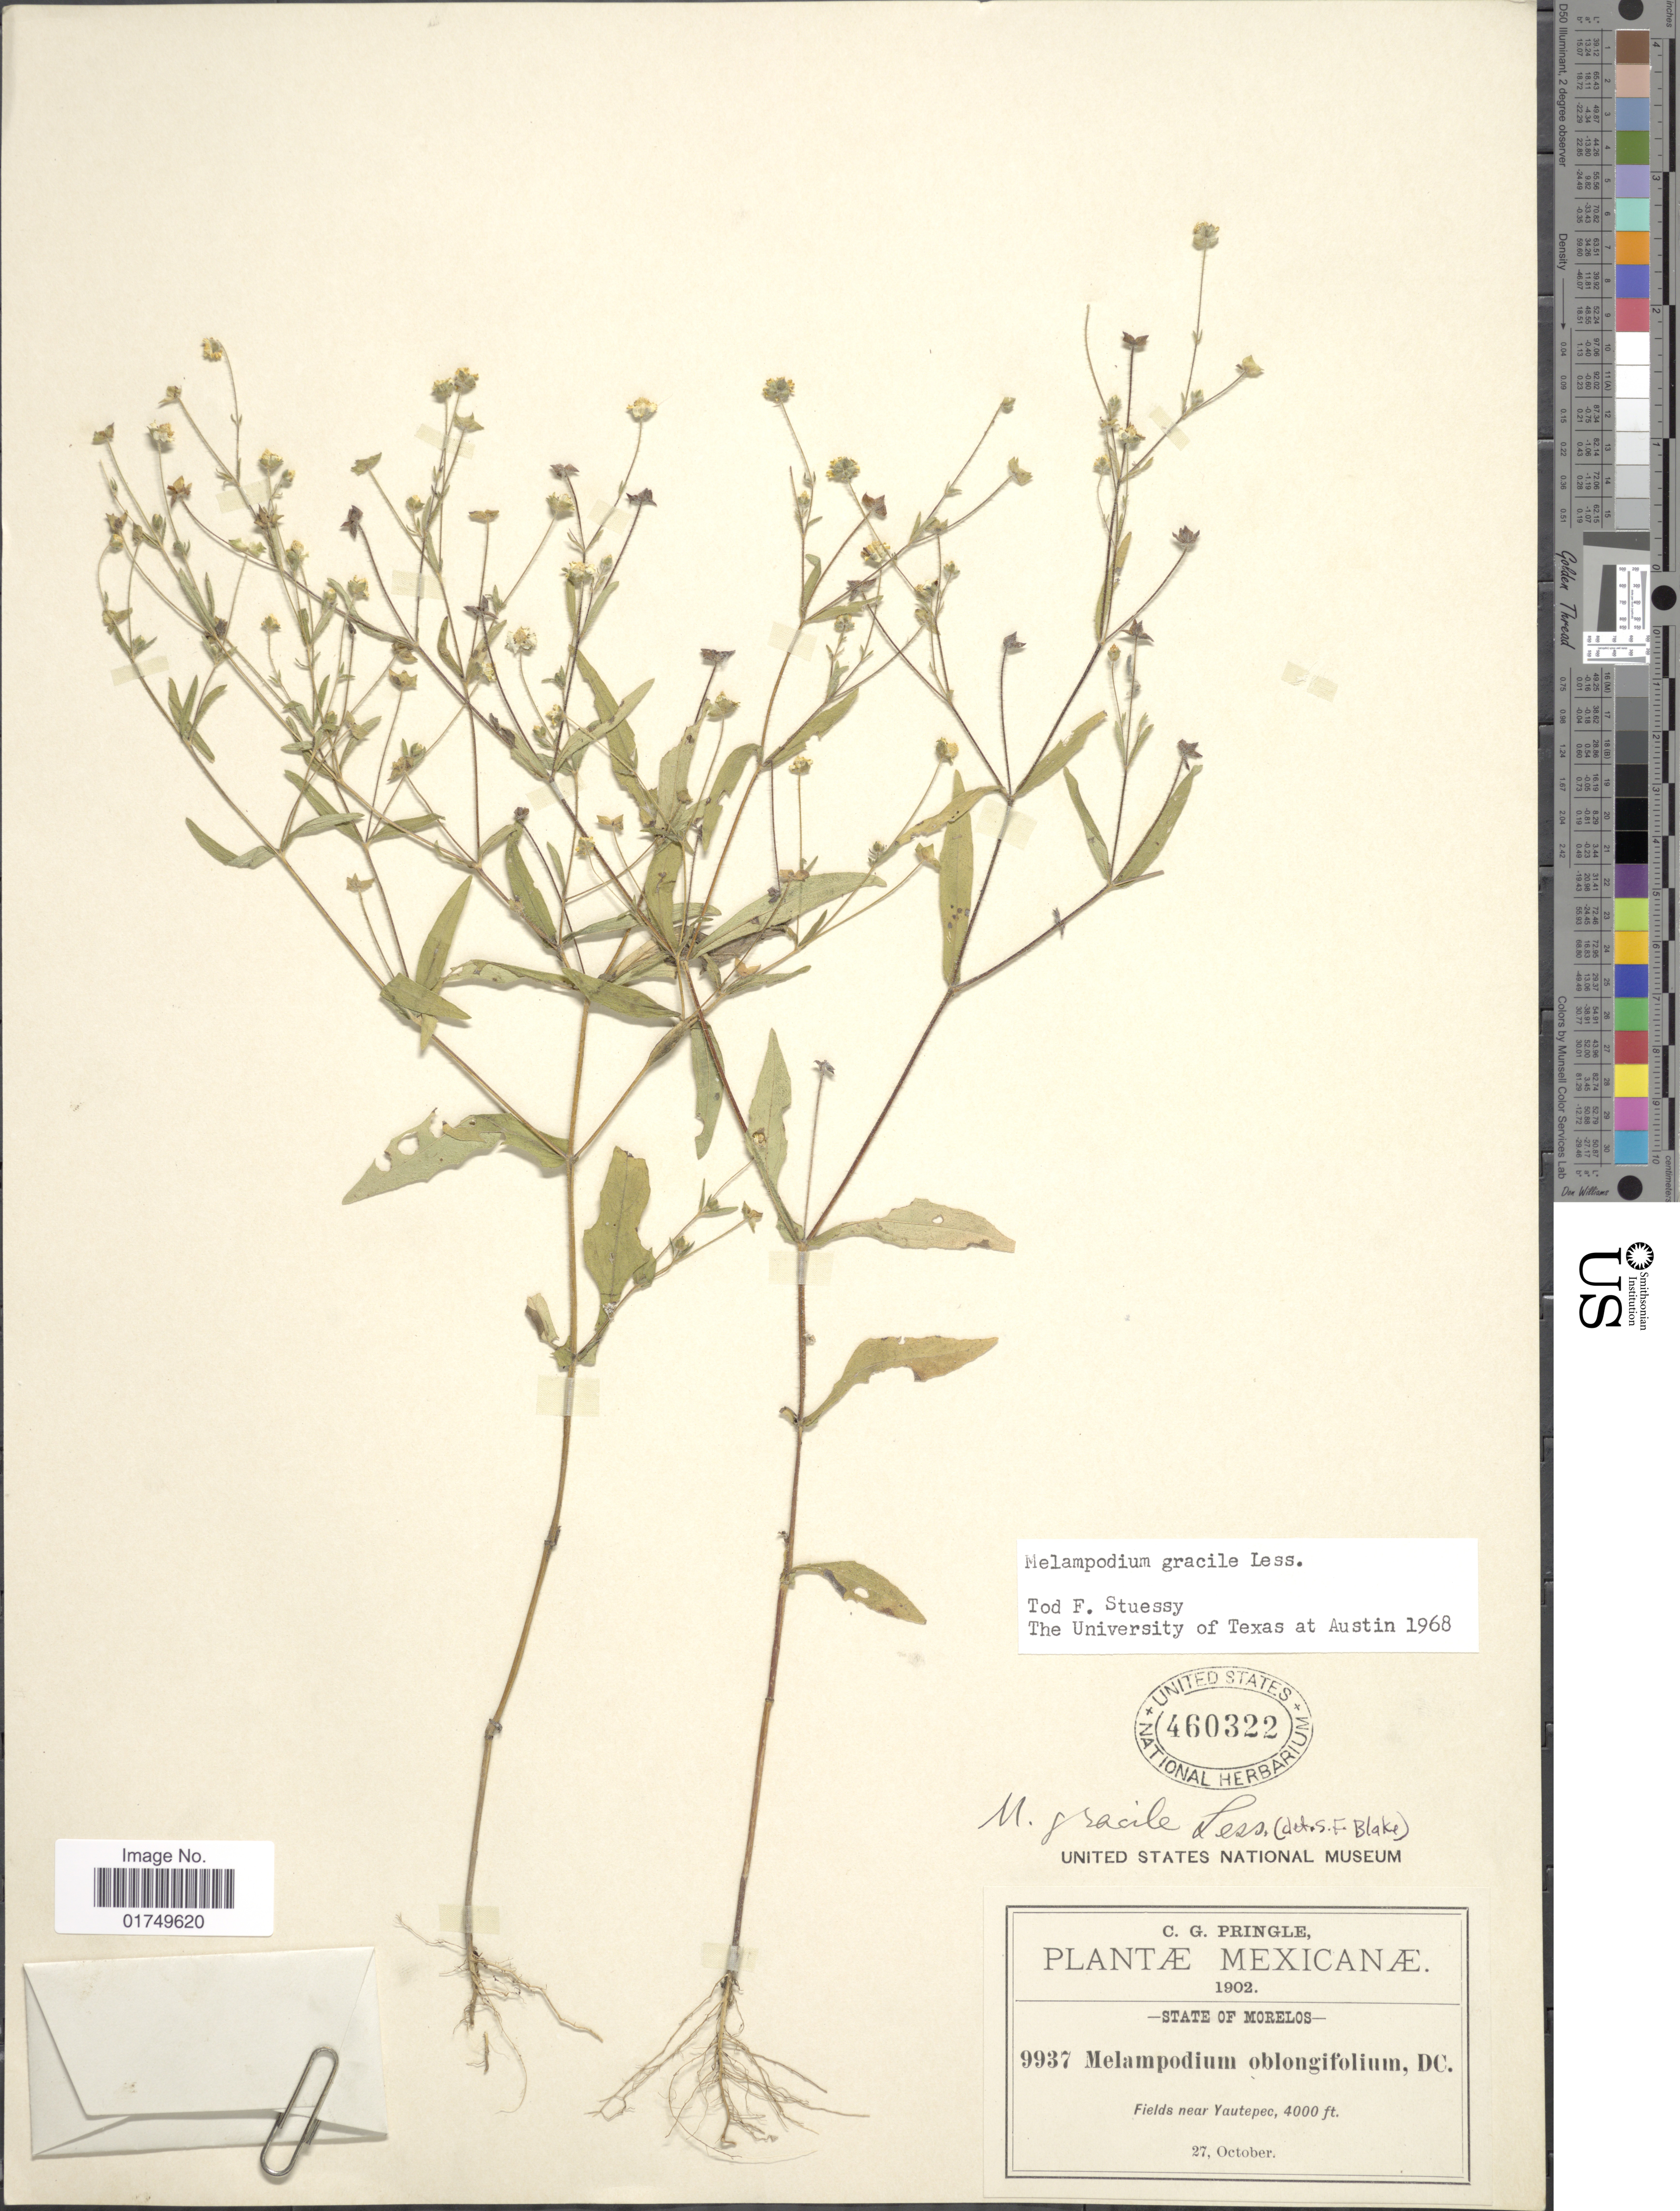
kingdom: Plantae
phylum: Tracheophyta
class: Magnoliopsida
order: Asterales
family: Asteraceae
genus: Melampodium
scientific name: Melampodium gracile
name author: Less.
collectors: C. G. Pringle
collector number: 9937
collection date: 1902-10-27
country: Mexico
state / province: Morelos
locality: Fields near Yautepec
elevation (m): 1219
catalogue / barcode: US 460322